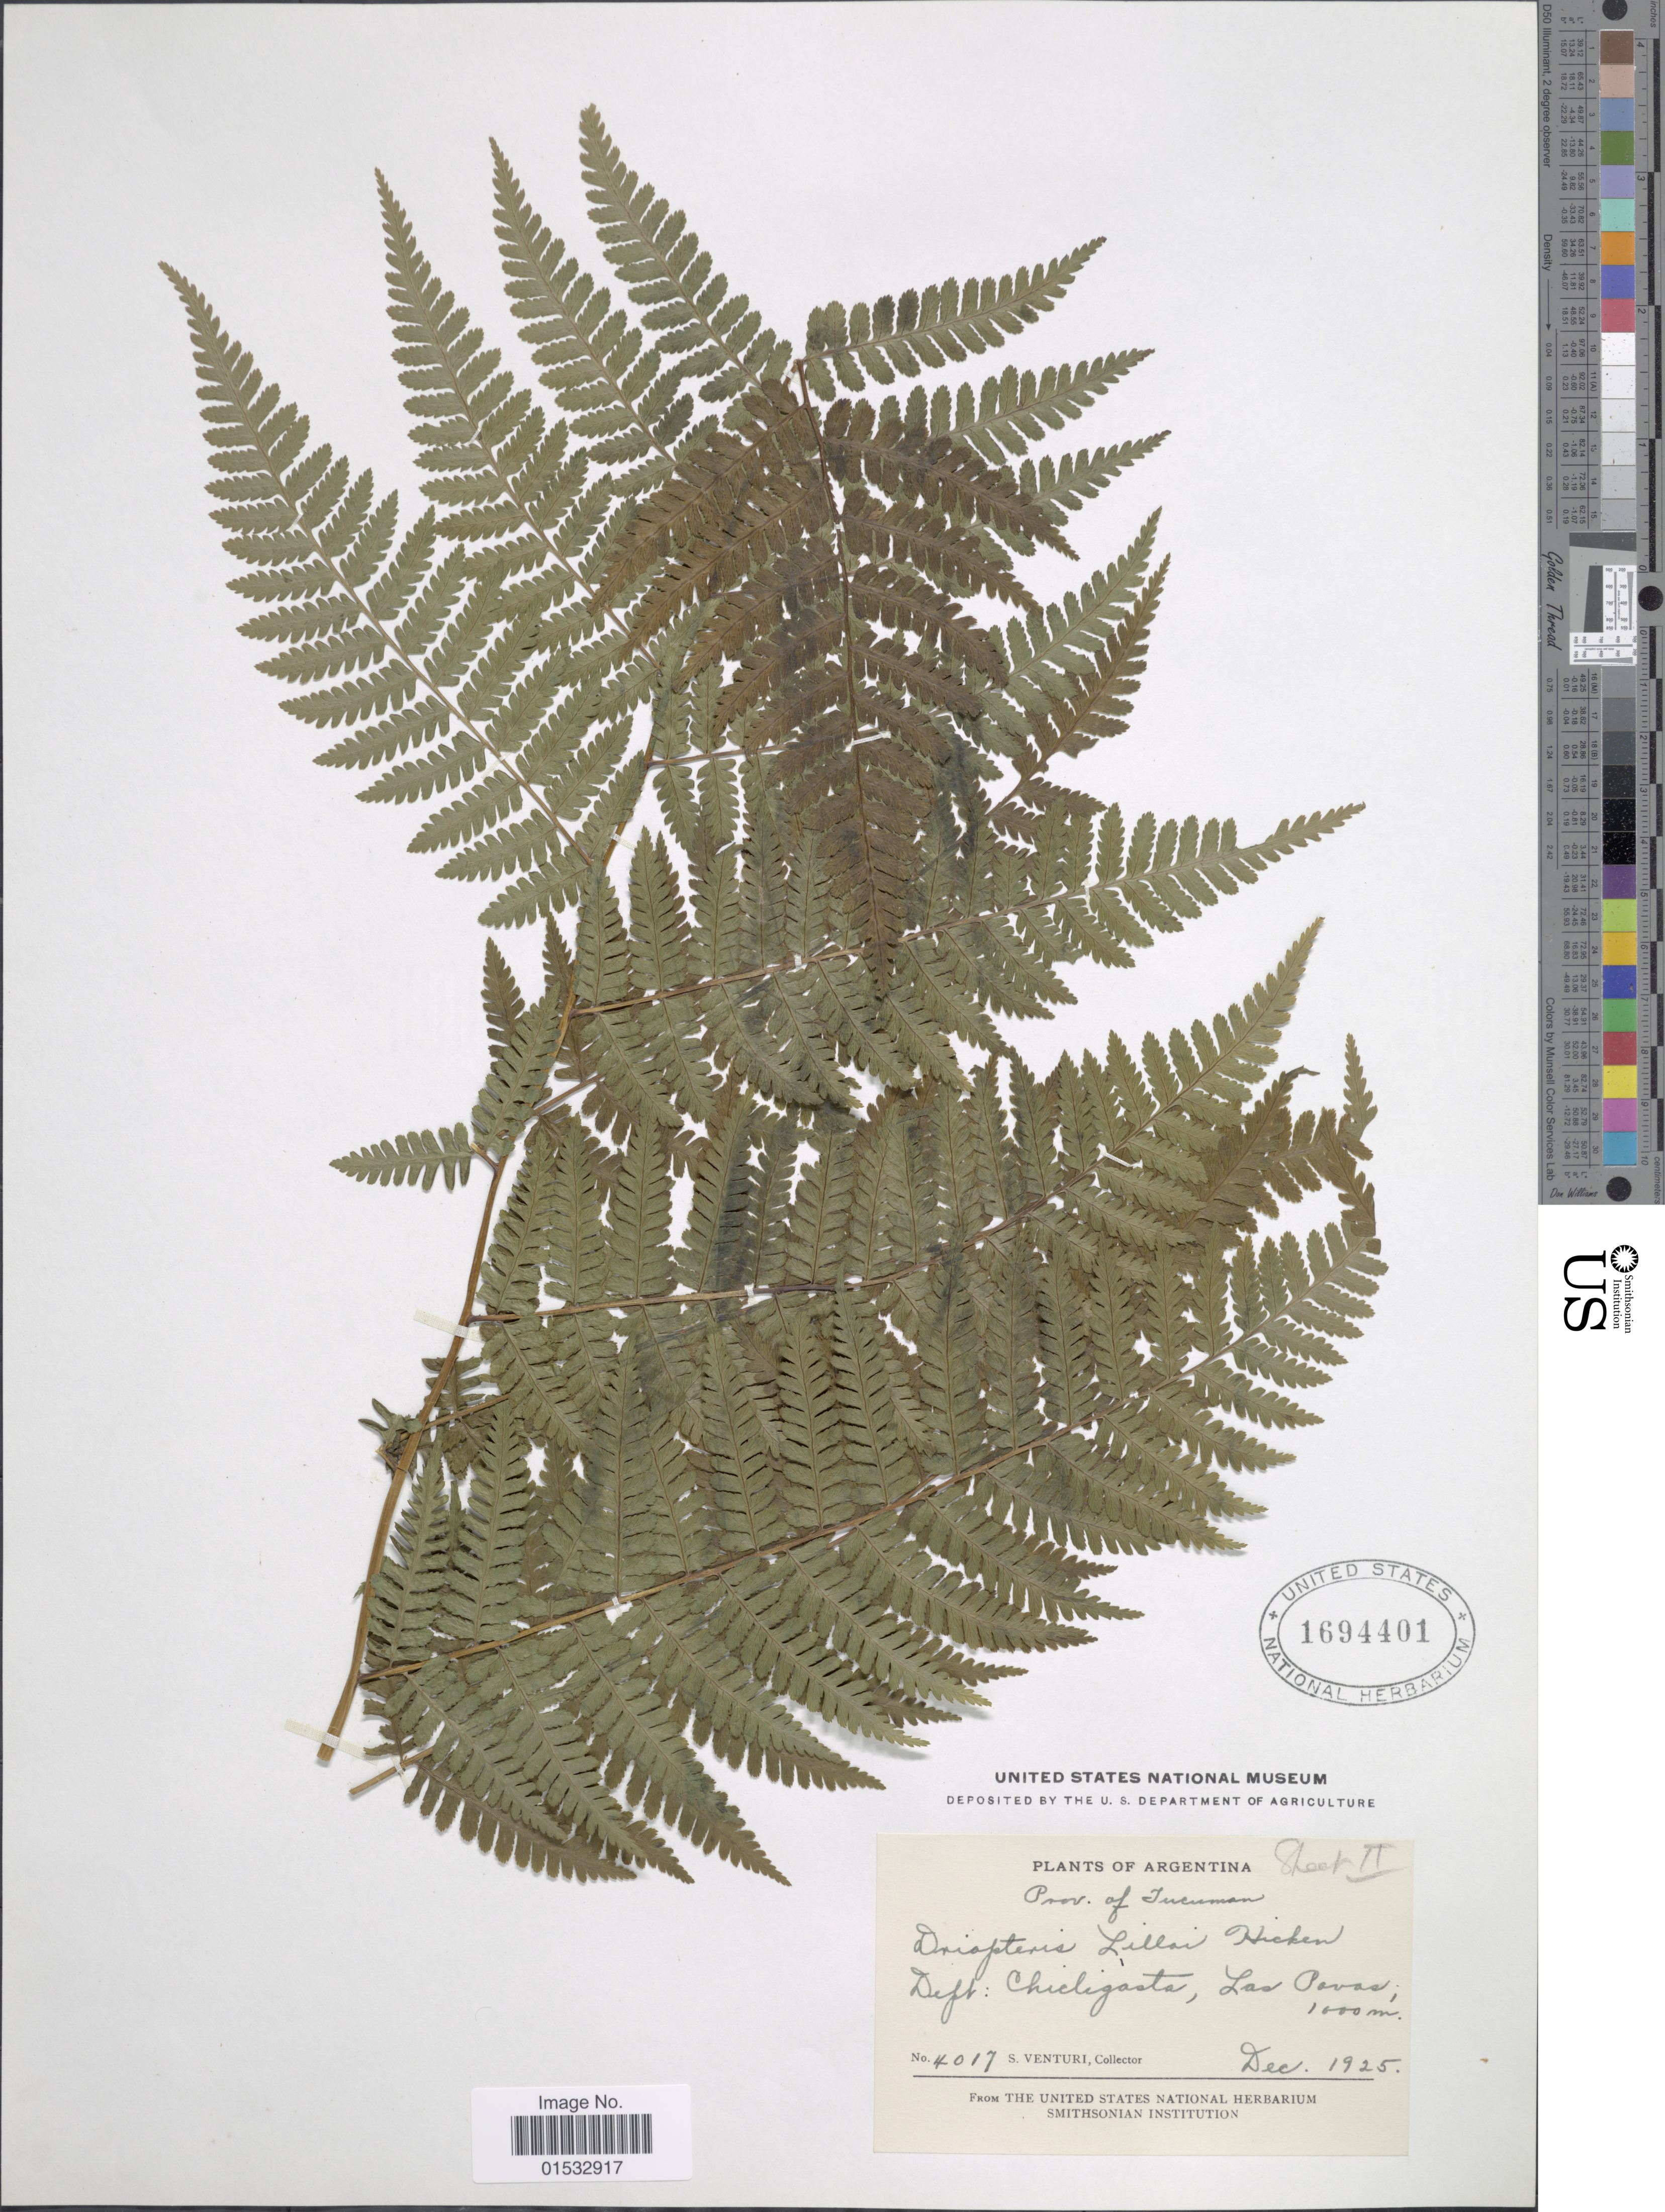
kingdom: Plantae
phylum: Tracheophyta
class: Polypodiopsida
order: Polypodiales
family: Athyriaceae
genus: Diplazium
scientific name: Diplazium lilloi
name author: (Hicken) R.M. Tryon & A.F. Tryon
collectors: S. Venturi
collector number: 4017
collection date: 1925-12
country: Argentina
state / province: Tucuman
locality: Dept. Chicligasta, Las Pavas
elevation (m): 1000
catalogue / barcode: US 1694401